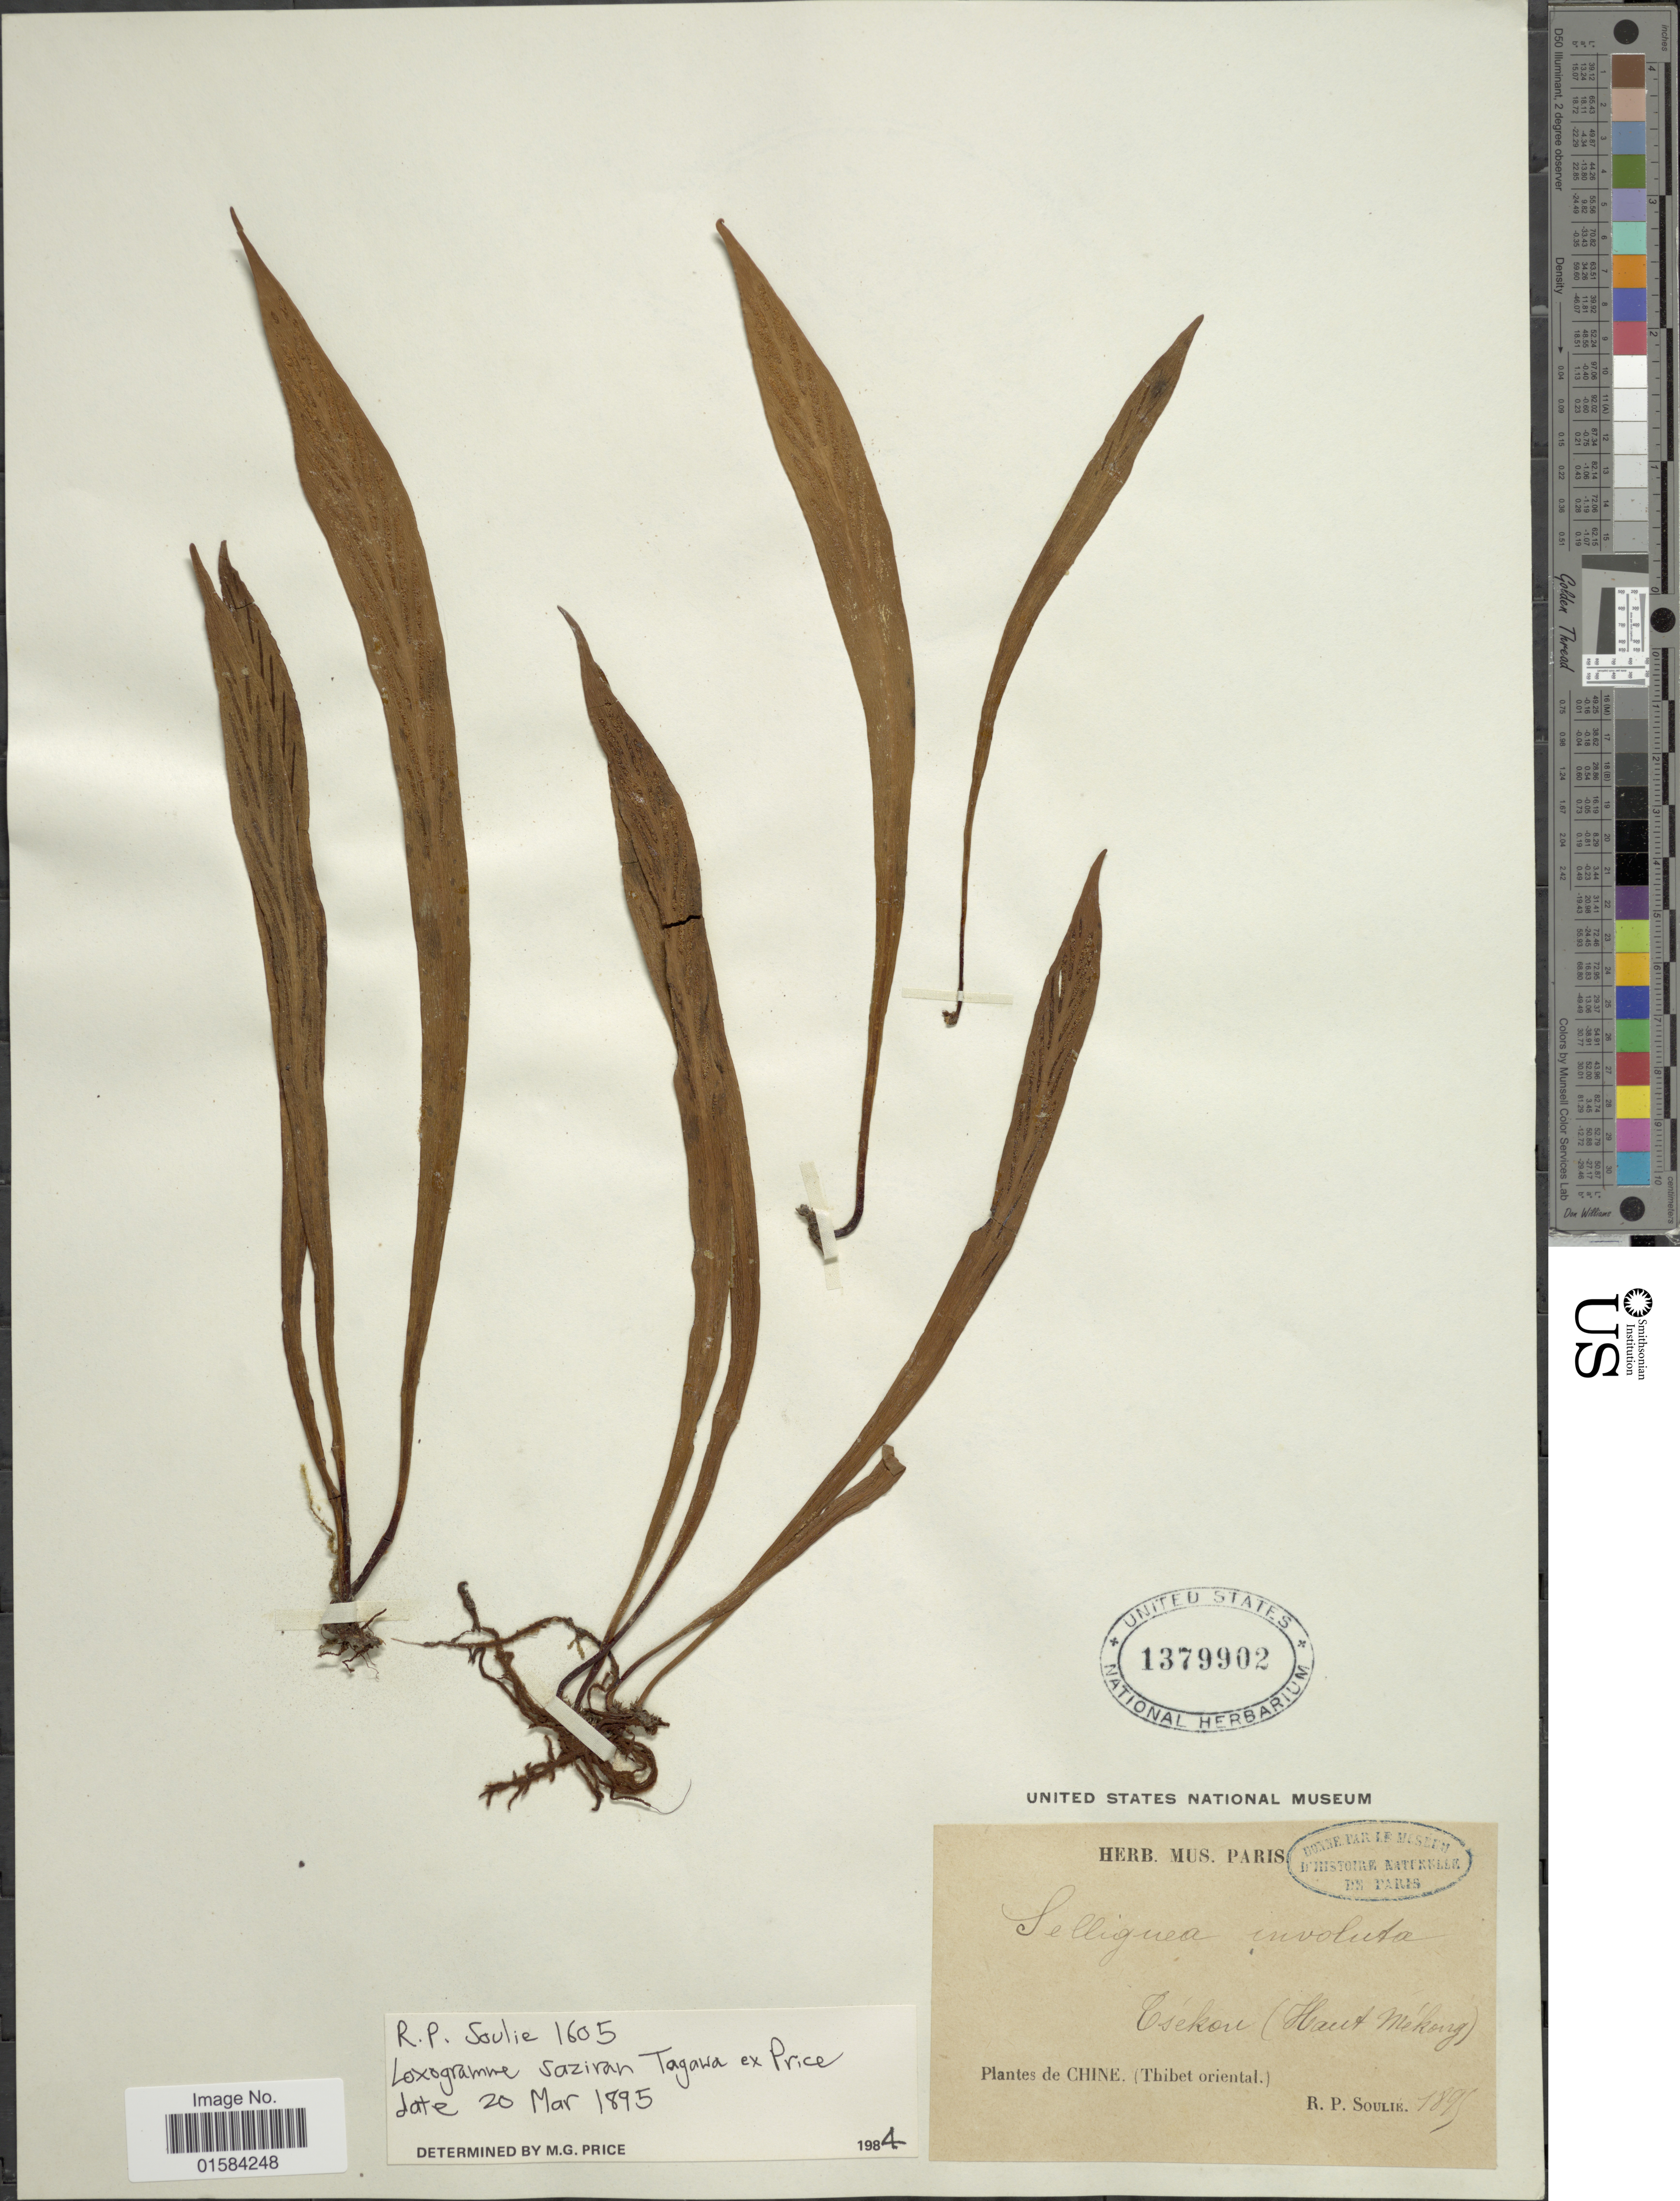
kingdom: Plantae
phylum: Tracheophyta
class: Polypodiopsida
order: Polypodiales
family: Polypodiaceae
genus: Loxogramme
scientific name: Loxogramme saziran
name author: Tagawa ex M.G. Price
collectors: R. Soulié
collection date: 1895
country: China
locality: Esekou (Haut Mekong), Chine (Thibet oriental) [interpreted]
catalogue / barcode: US 1379902